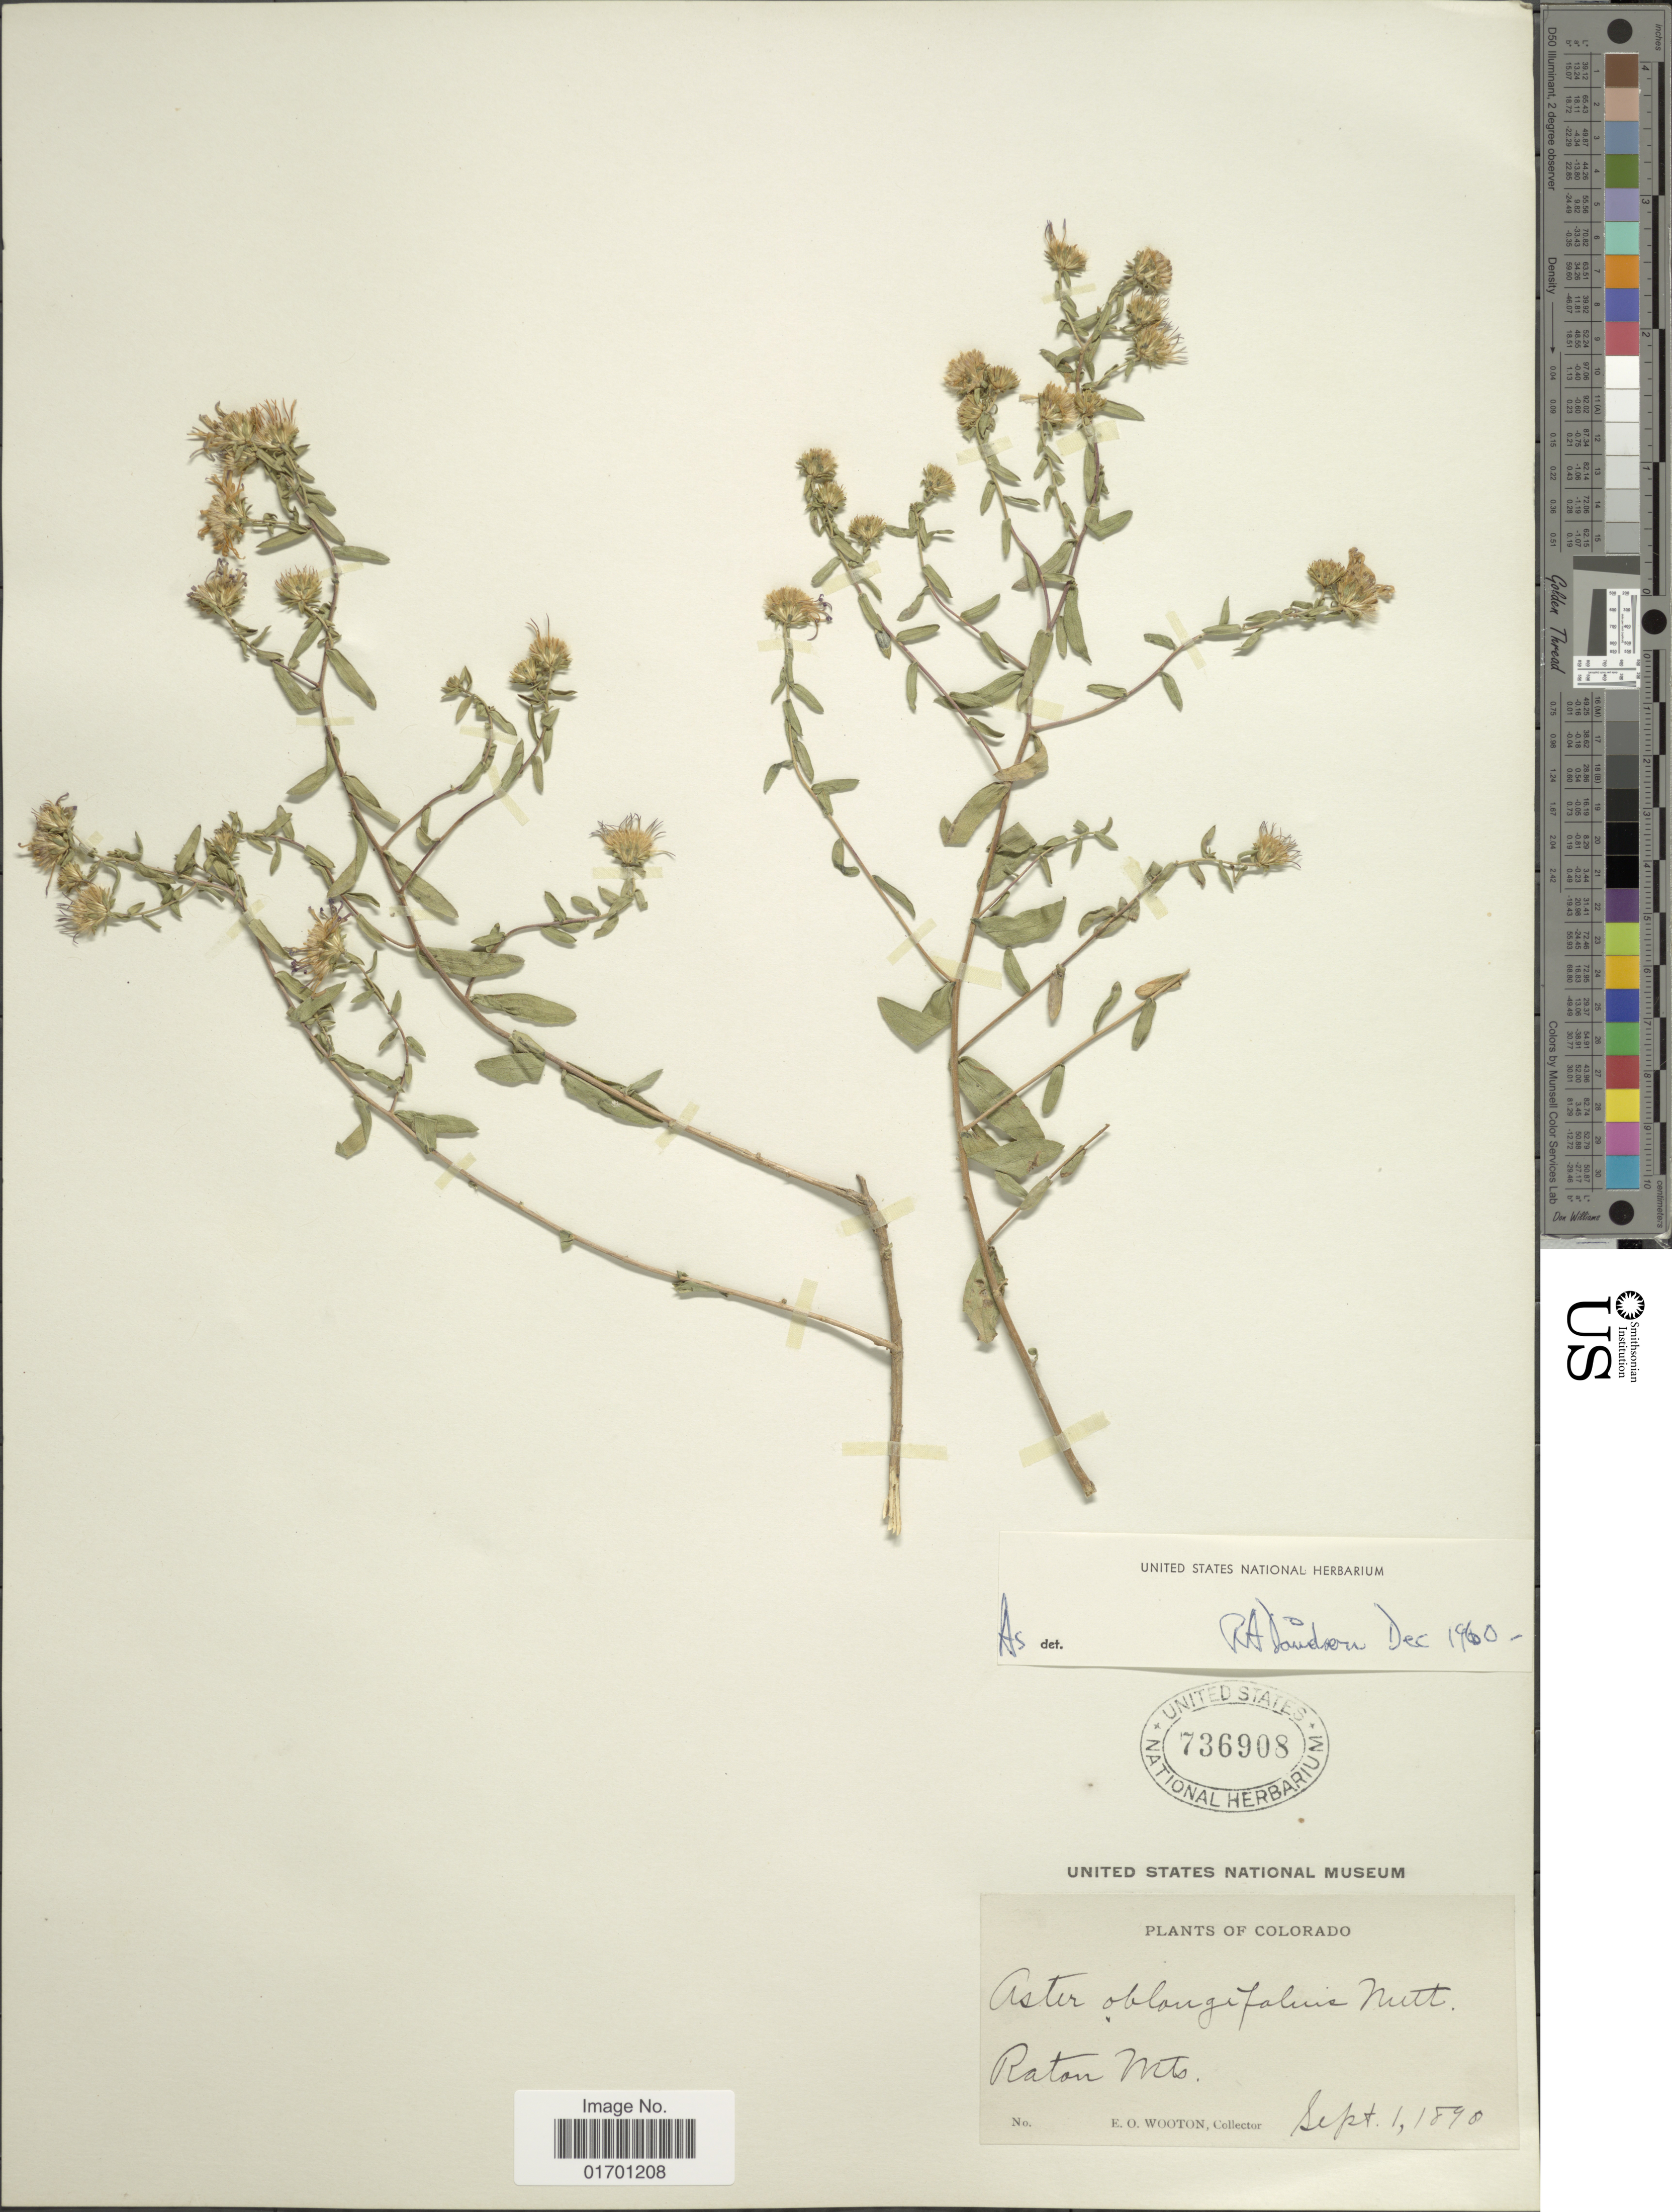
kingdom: Plantae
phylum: Tracheophyta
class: Magnoliopsida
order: Asterales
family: Asteraceae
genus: Symphyotrichum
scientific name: Symphyotrichum oblongifolium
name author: (Nutt.) G.L. Nesom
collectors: E. O. Wooton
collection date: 1898-09-01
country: United States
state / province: Colorado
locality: Raton Mts.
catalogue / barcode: US 736908